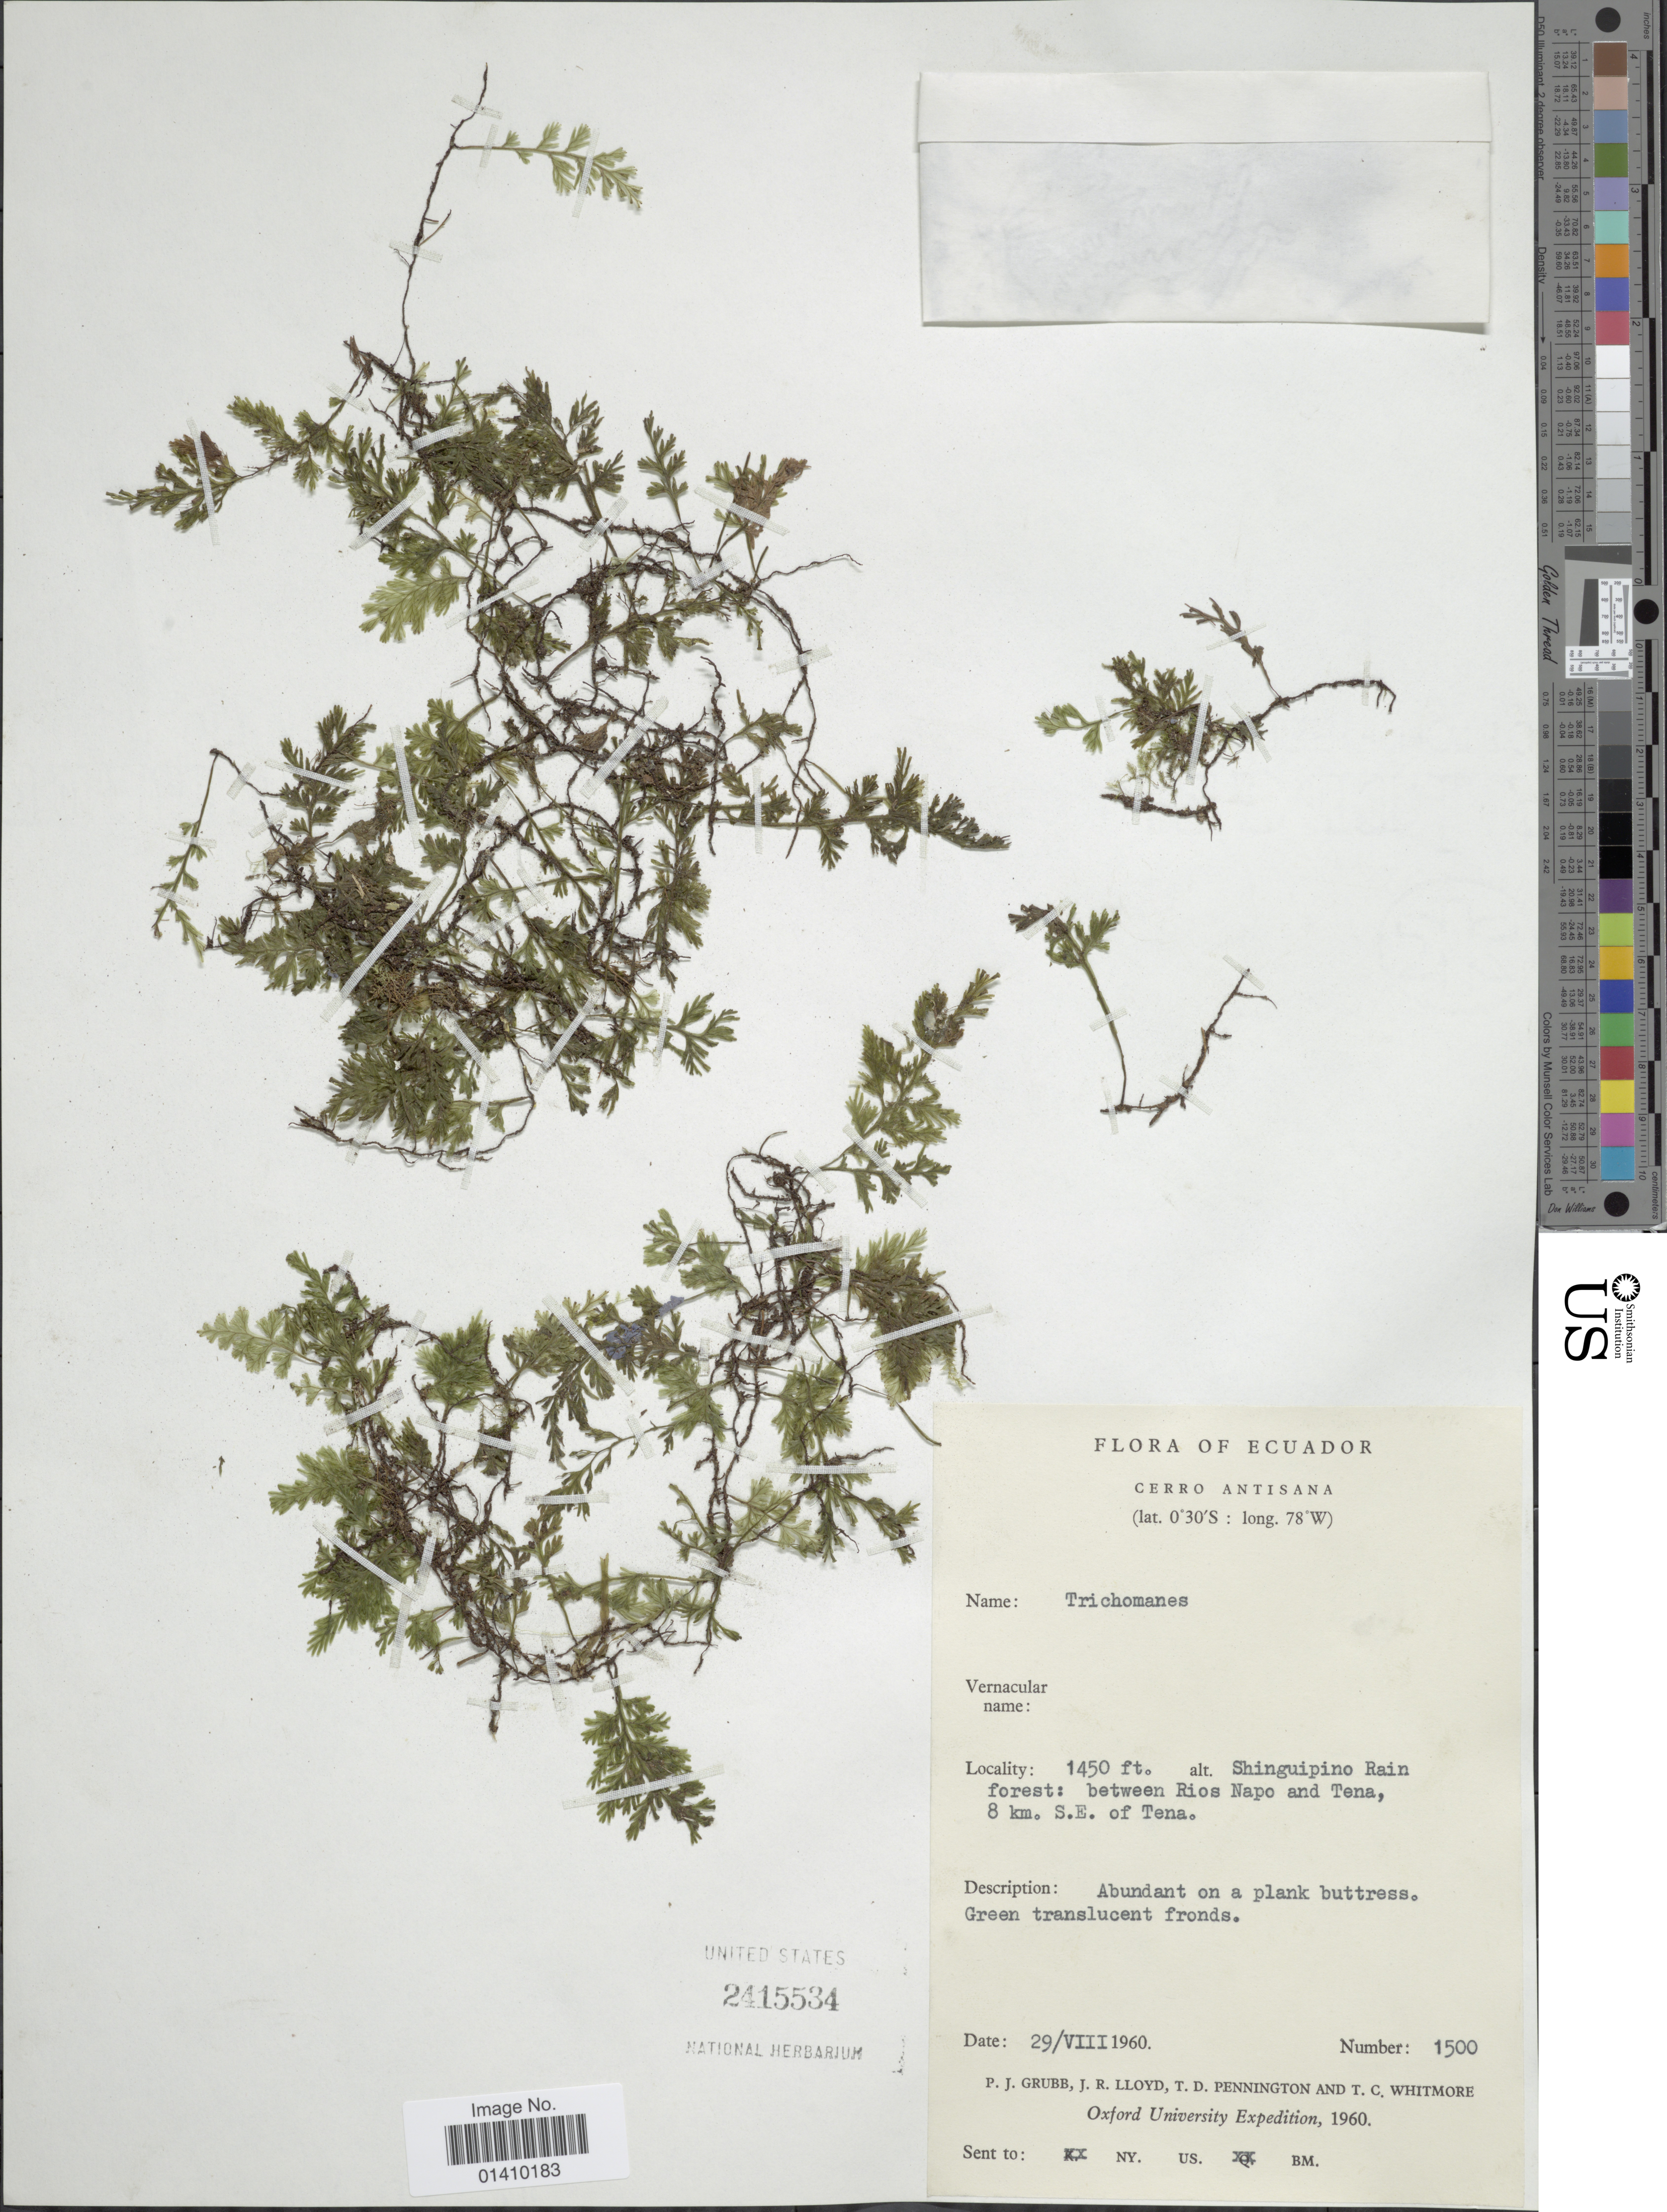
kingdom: Plantae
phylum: Tracheophyta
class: Polypodiopsida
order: Hymenophyllales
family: Hymenophyllaceae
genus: Polyphlebium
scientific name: Polyphlebium sp.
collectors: P. J. Grubb, J. R. Lloyd, T. D. Pennington & T. C. Whitmore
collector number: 1500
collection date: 1960-08-29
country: Ecuador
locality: Cerro Antisana, Shinguipino Rain forest: between Rios Napo and Tena, 8 km S. E. of Tena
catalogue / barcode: US 2415534